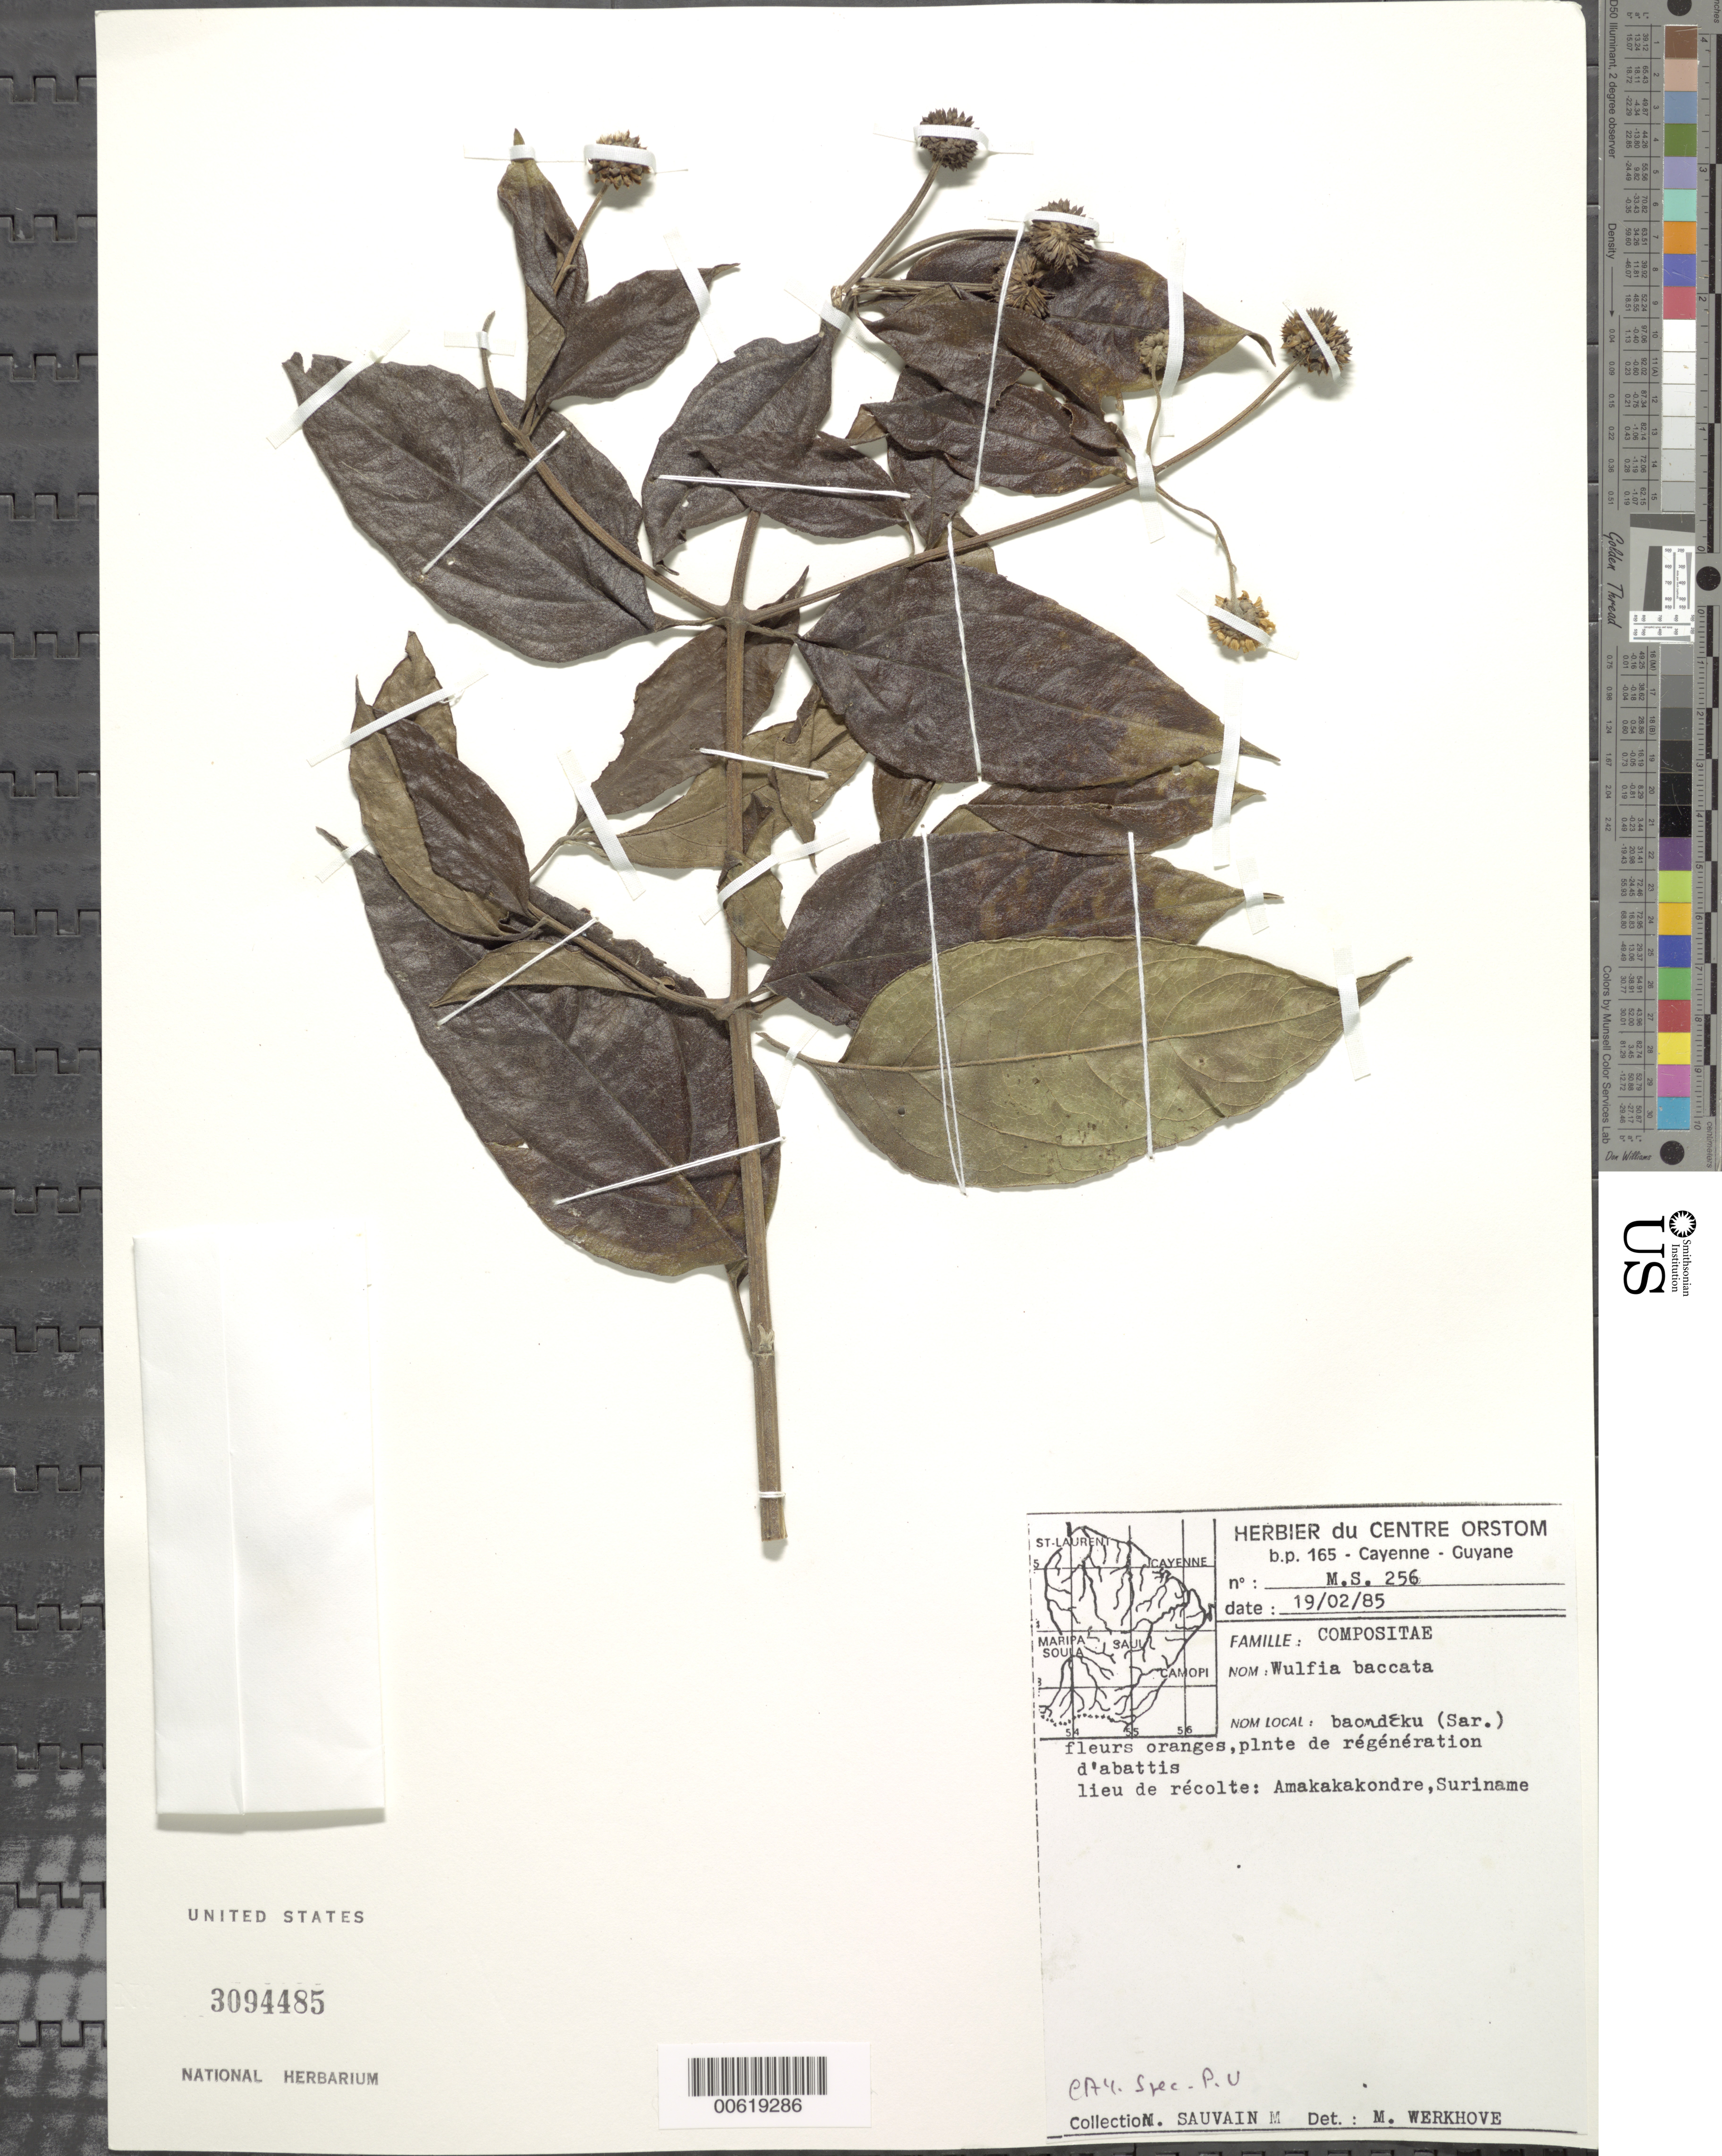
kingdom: Plantae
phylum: Tracheophyta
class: Magnoliopsida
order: Asterales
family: Asteraceae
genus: Wulffia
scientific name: Wulffia baccata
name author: (L. f.) Kuntze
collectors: M. Sauvain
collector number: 256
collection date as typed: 19-Feb-85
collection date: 1985-02-19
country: Suriname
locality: Amaka kondre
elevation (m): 200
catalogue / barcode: US 3094485